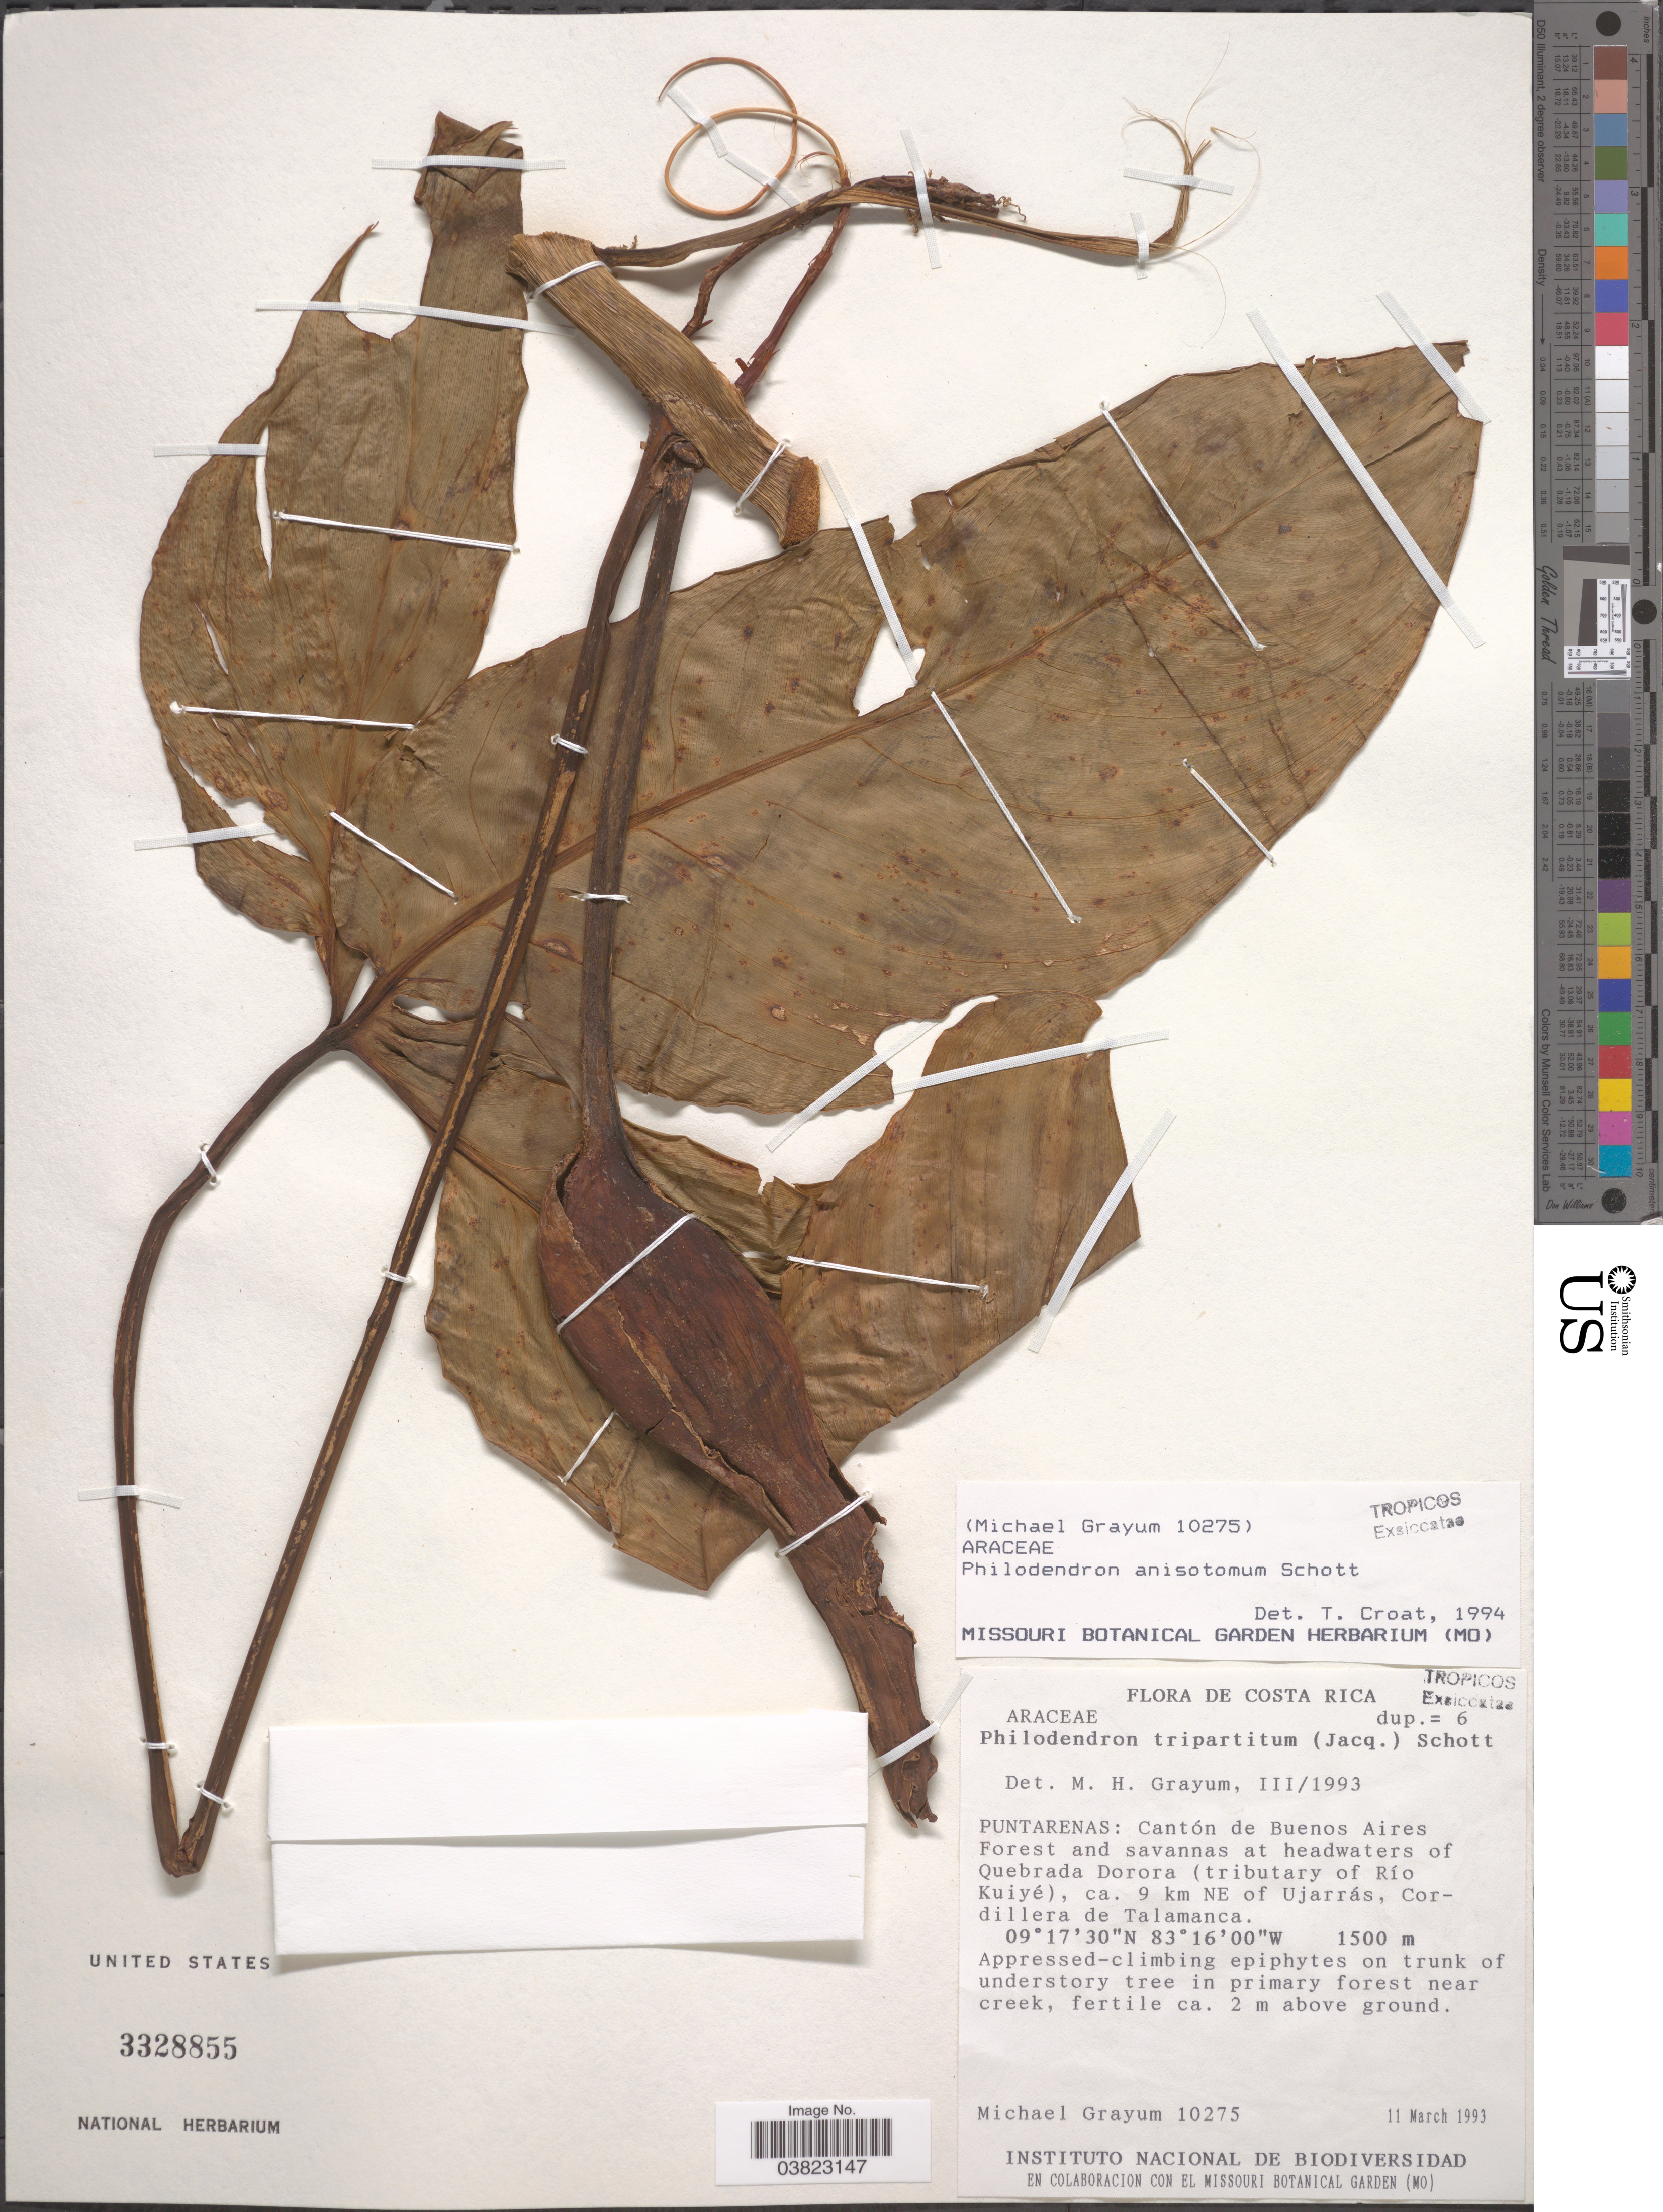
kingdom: Plantae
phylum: Tracheophyta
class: Liliopsida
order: Alismatales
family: Araceae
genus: Philodendron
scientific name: Philodendron anisotomum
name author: Schott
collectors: M. H. Grayum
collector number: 10275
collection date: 1993-03-11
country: Costa Rica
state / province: Puntarenas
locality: Cantón de Buenos Aires Forest and savannas at headwaters of Quebrada Dorora (tributary of Río Kuiyé), ca. 9 km NE of Ujarrás, Cordillera de Talamanca.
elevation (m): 1500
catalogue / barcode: US 3328855